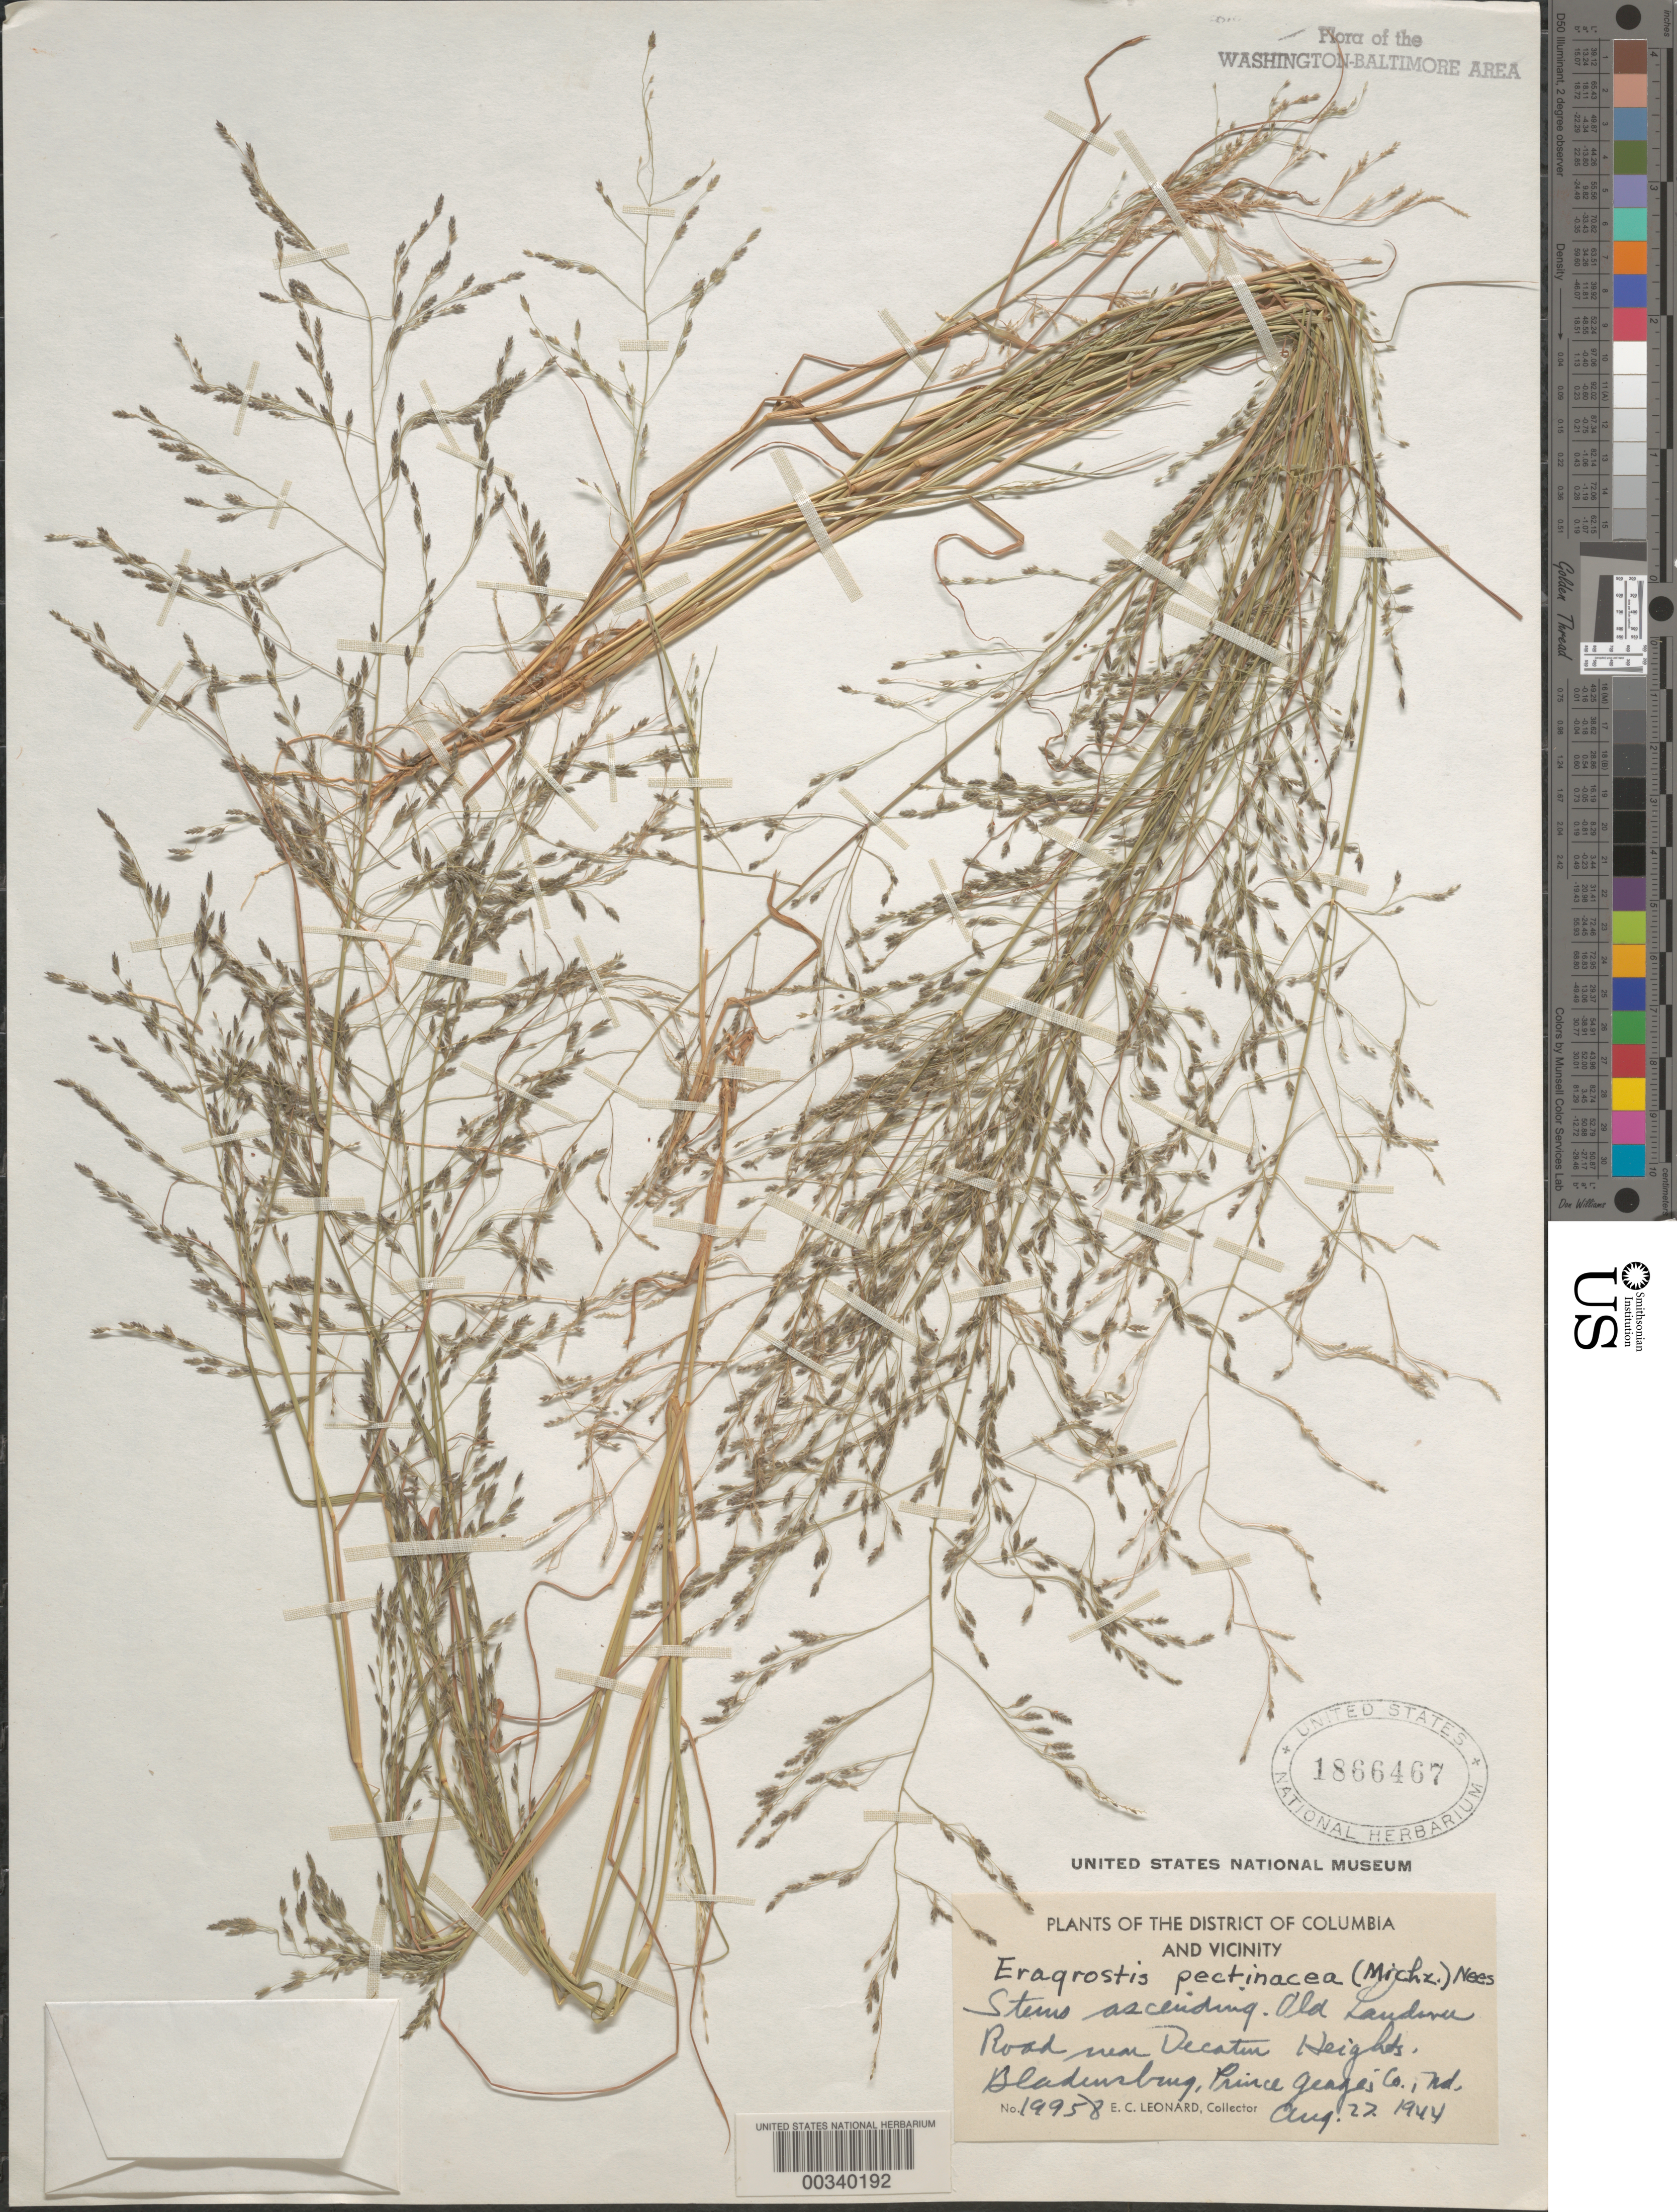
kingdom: Plantae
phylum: Tracheophyta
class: Liliopsida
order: Poales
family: Poaceae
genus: Eragrostis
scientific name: Eragrostis pectinacea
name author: (Michx.) Nees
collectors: E. C. Leonard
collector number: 19958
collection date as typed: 27 Aug 1944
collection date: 1944-08-27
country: United States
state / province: Maryland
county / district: Prince George's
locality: Decatur Heights, Bladensburg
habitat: Old road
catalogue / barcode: US 1866467